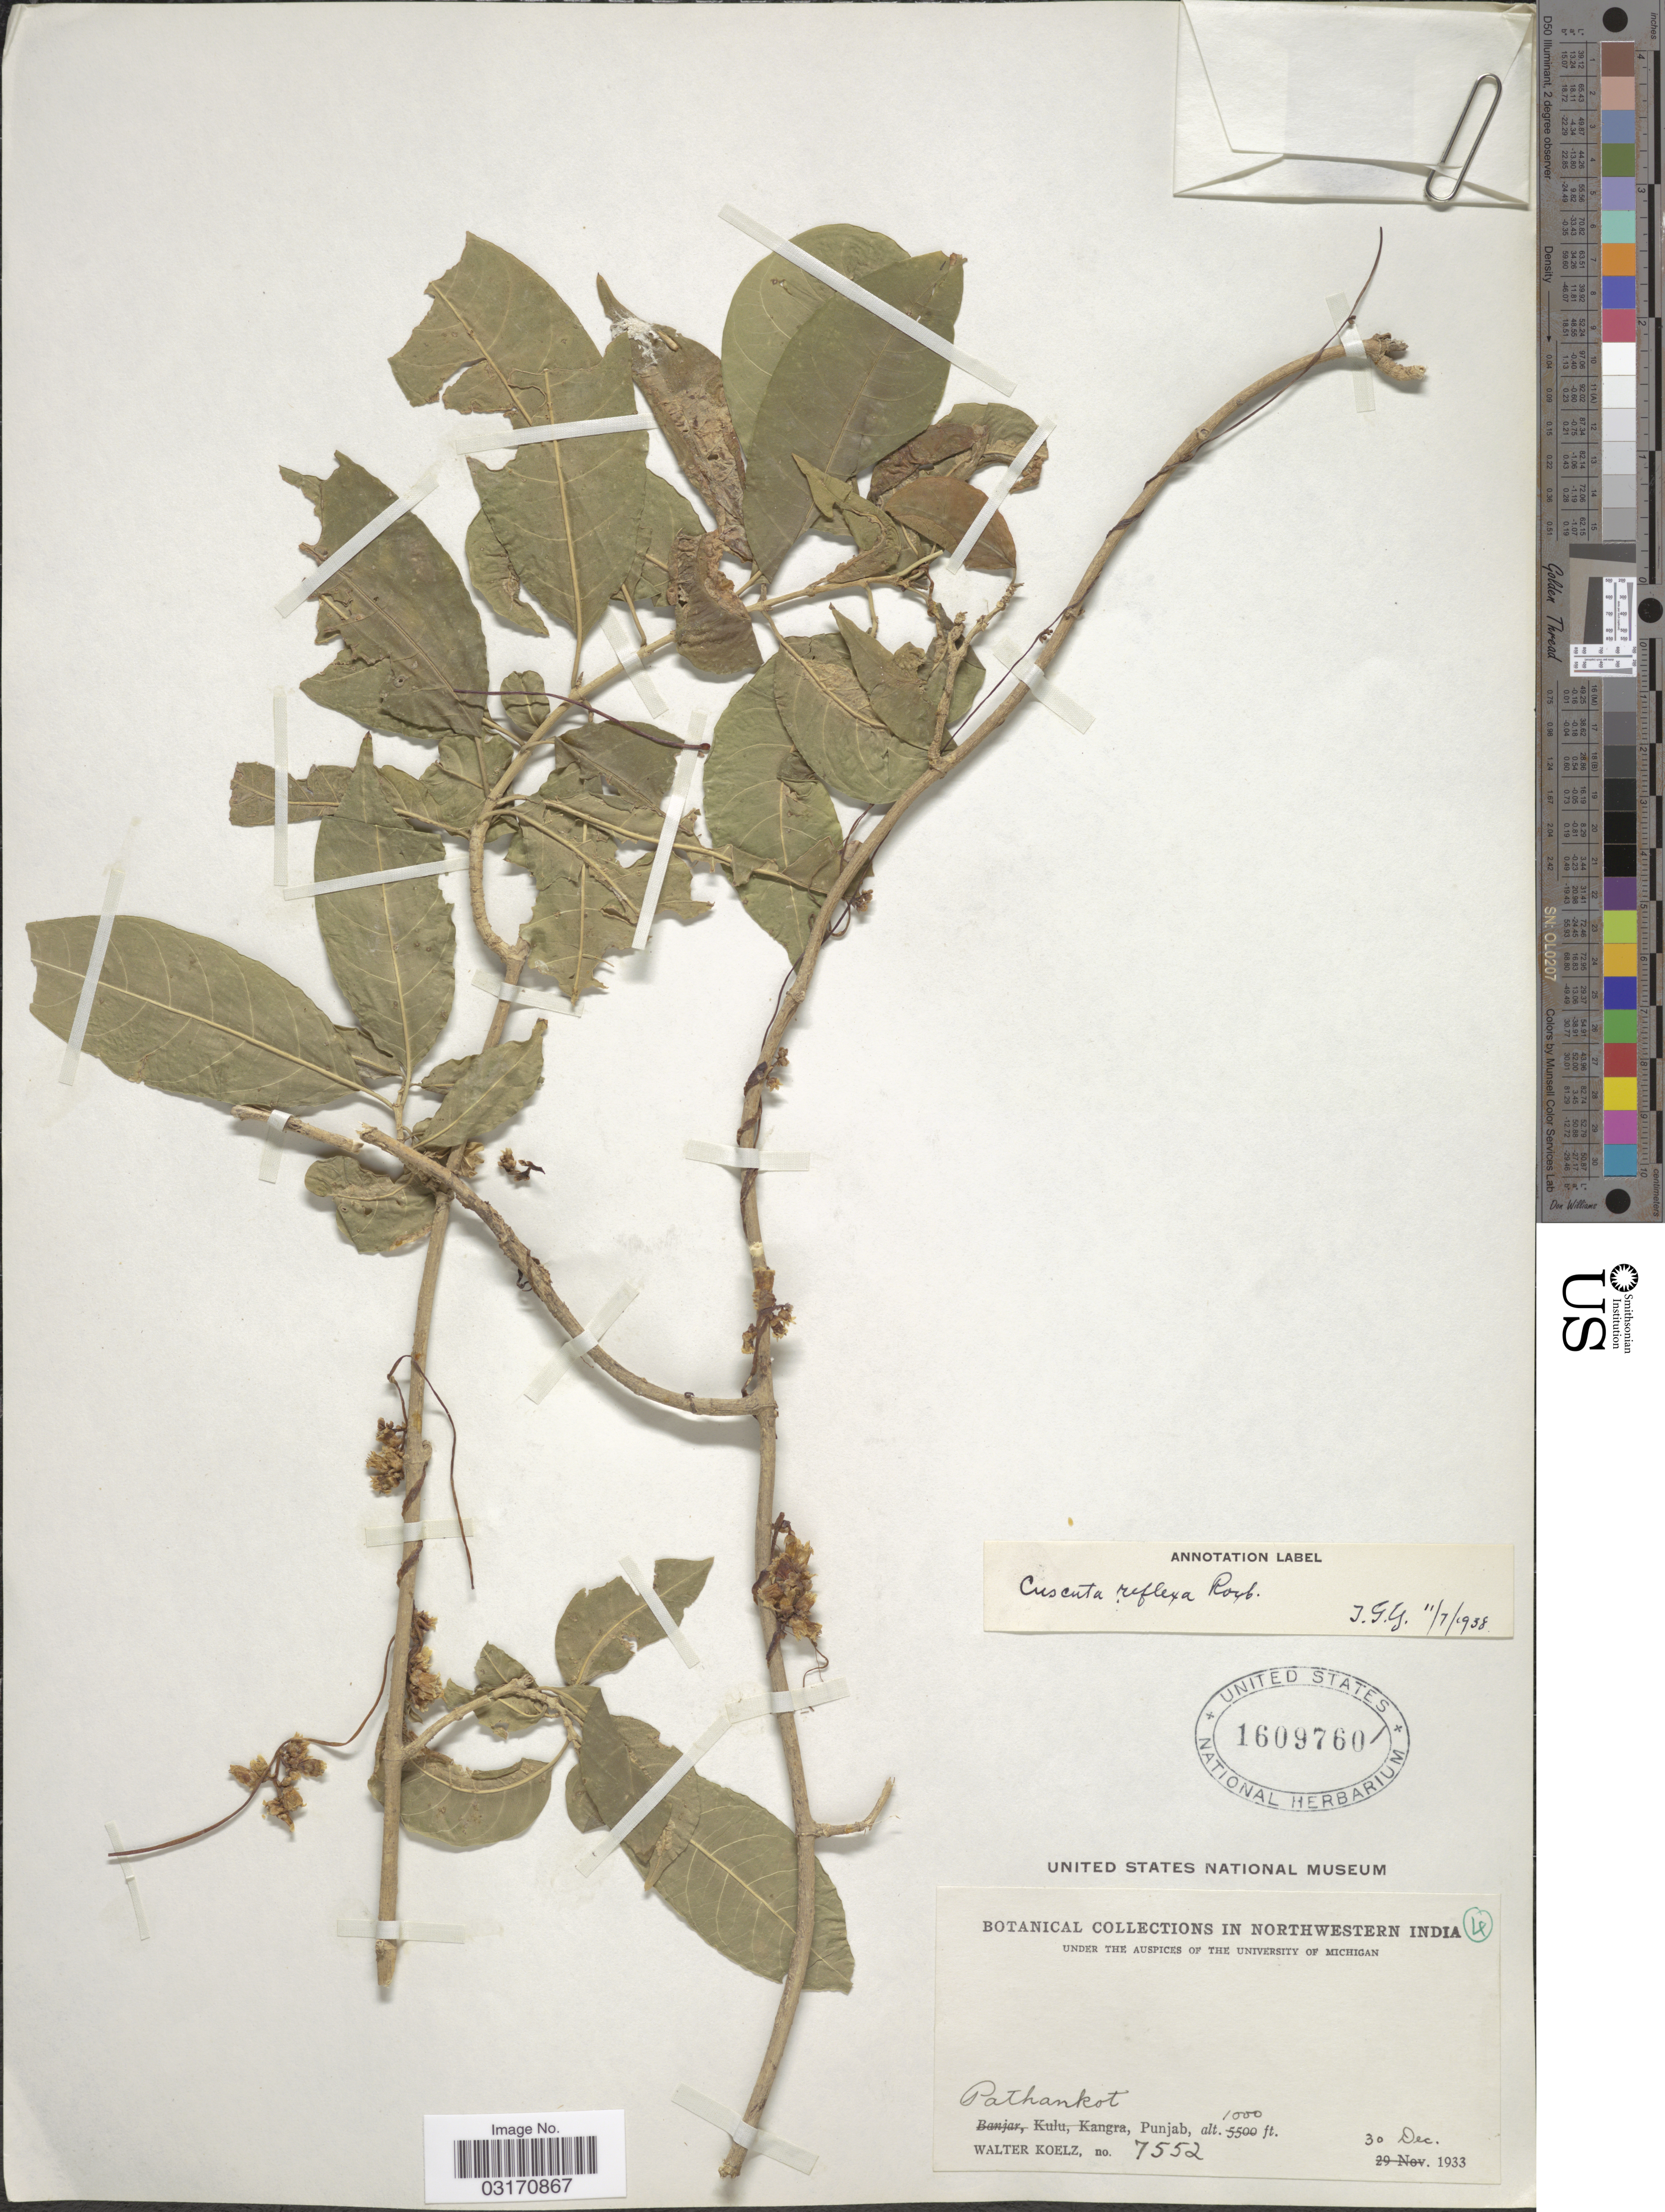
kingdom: Plantae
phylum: Tracheophyta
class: Magnoliopsida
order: Solanales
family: Convolvulaceae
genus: Cuscuta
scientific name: Cuscuta reflexa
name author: Roxb.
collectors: W. N. Koelz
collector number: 7552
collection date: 1933-12-30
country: India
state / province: Punjab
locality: Northwestern India. Pathankot.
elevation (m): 305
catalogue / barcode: US 1609760